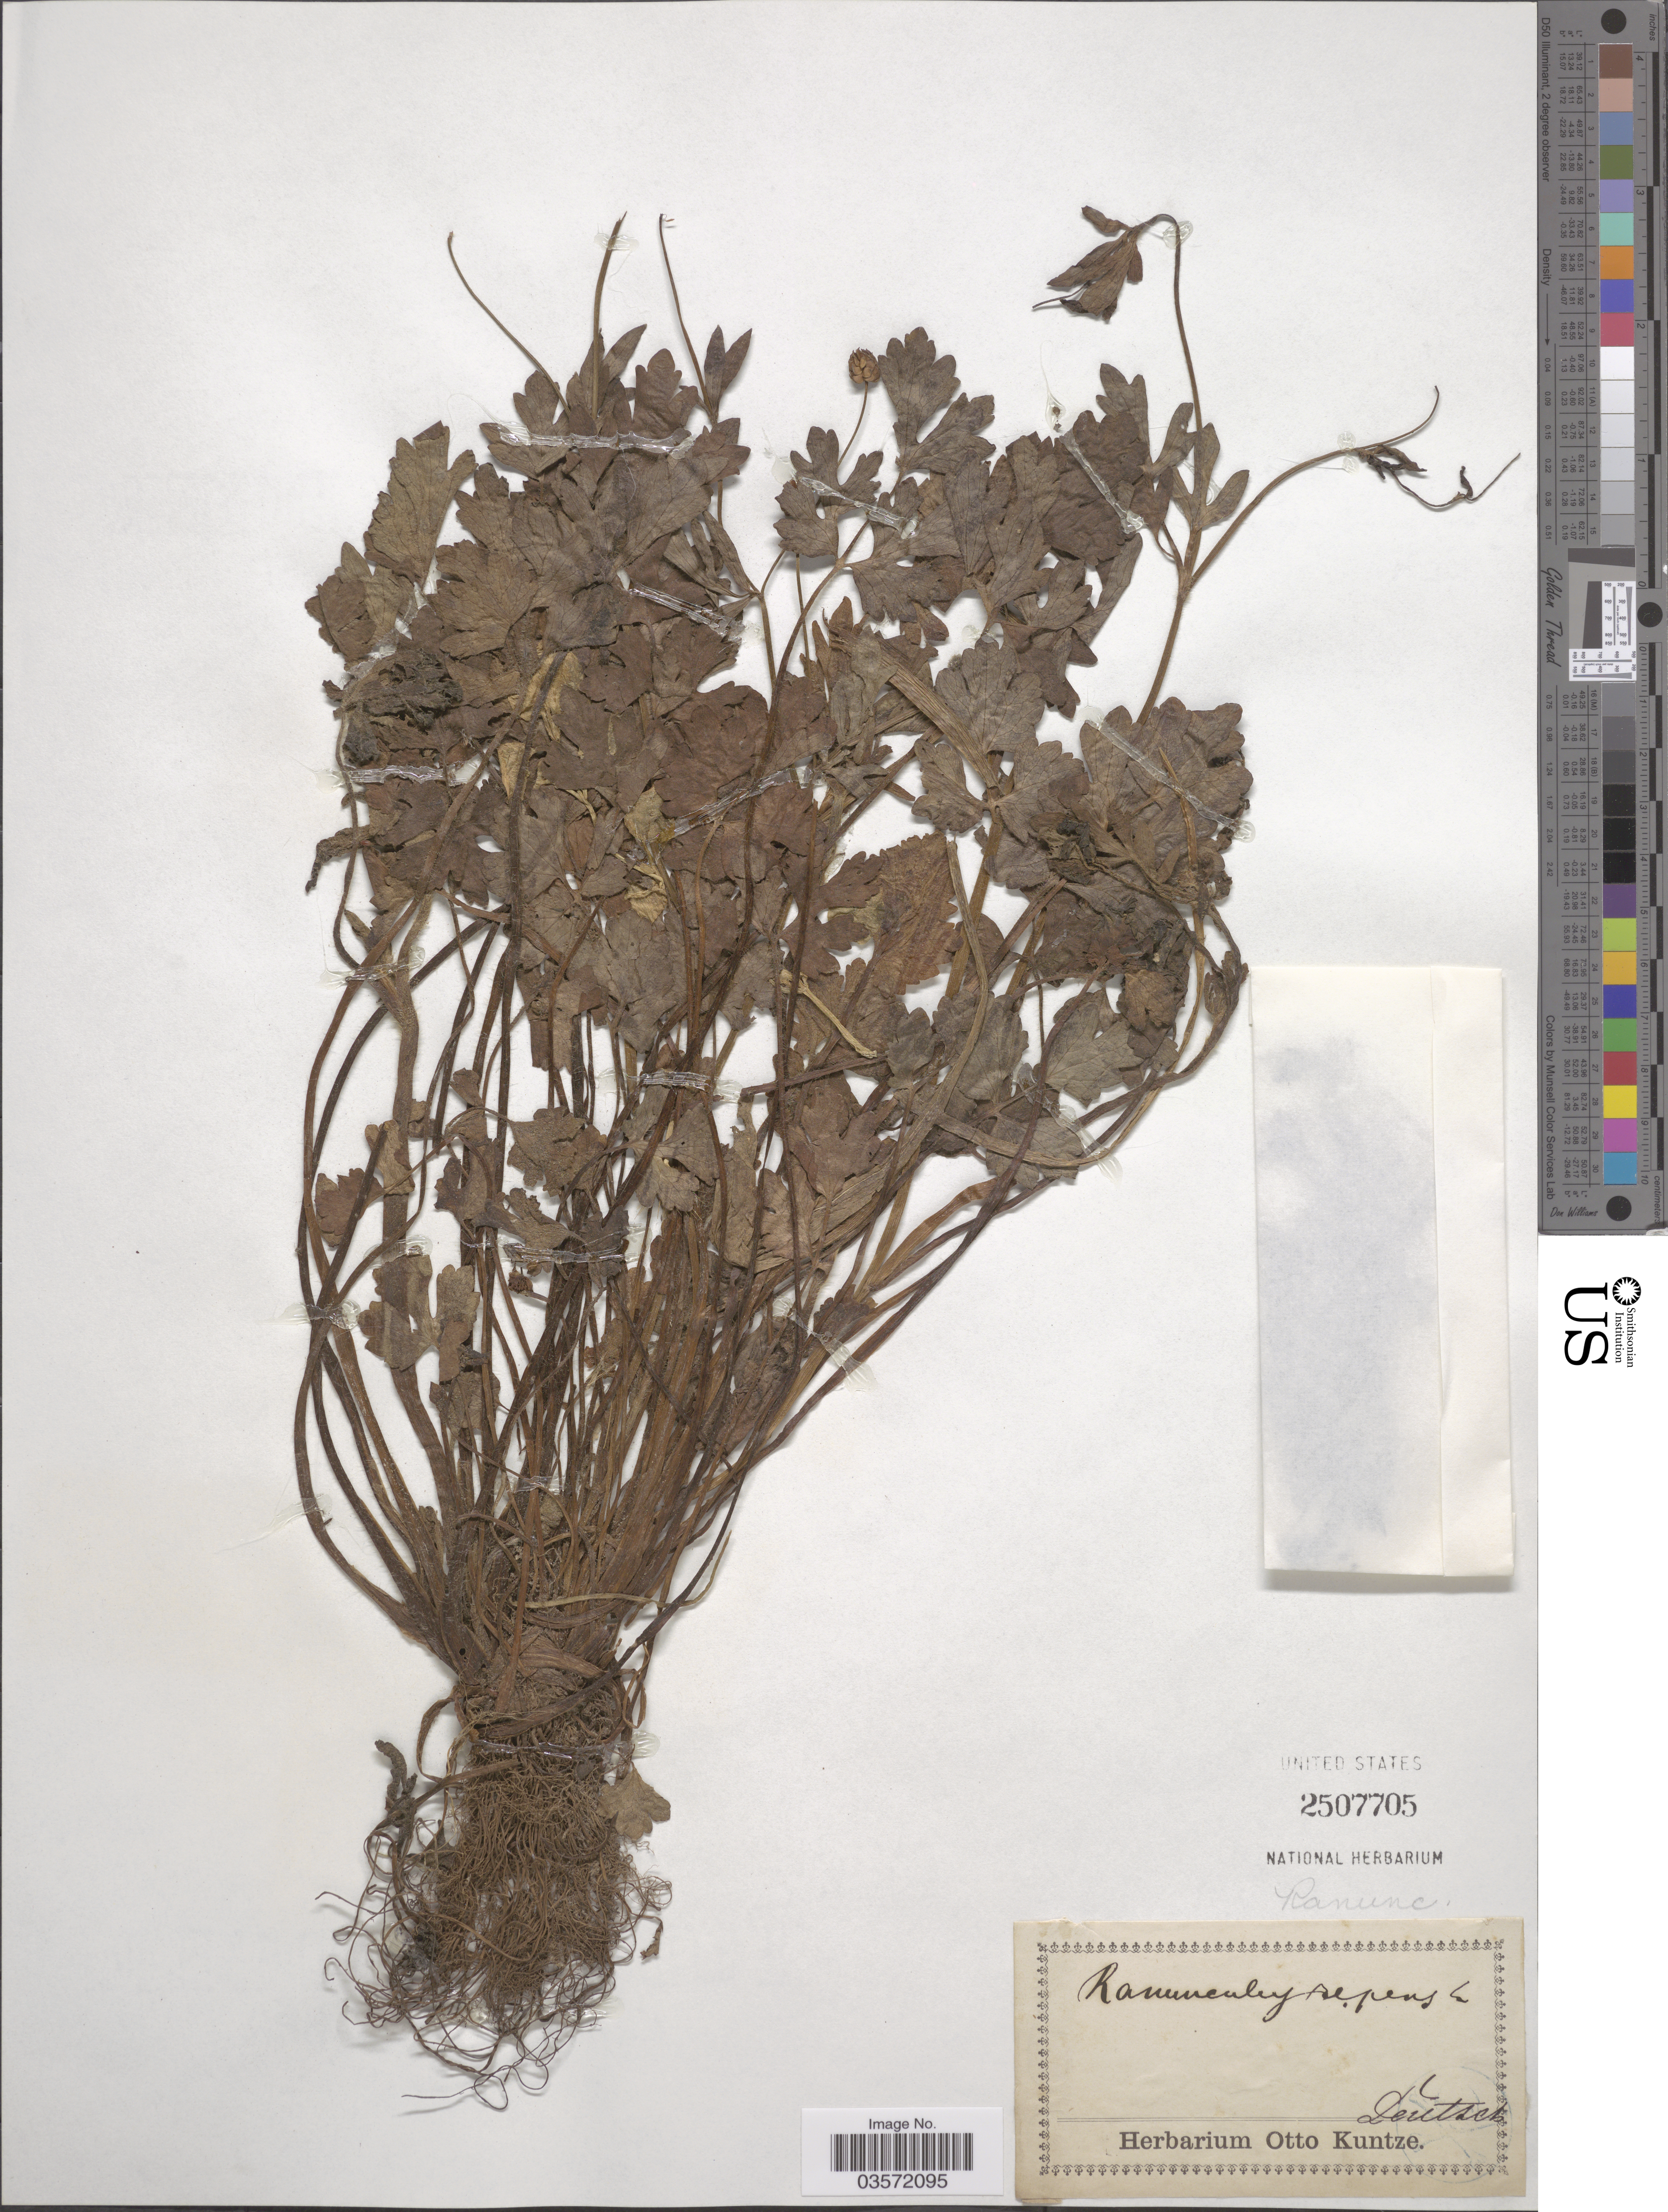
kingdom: Plantae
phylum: Tracheophyta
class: Magnoliopsida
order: Ranunculales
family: Ranunculaceae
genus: Ranunculus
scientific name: Ranunculus repens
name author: L.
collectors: ex herb. Otto Kuntze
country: Germany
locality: Deutsch.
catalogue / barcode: US 2507705